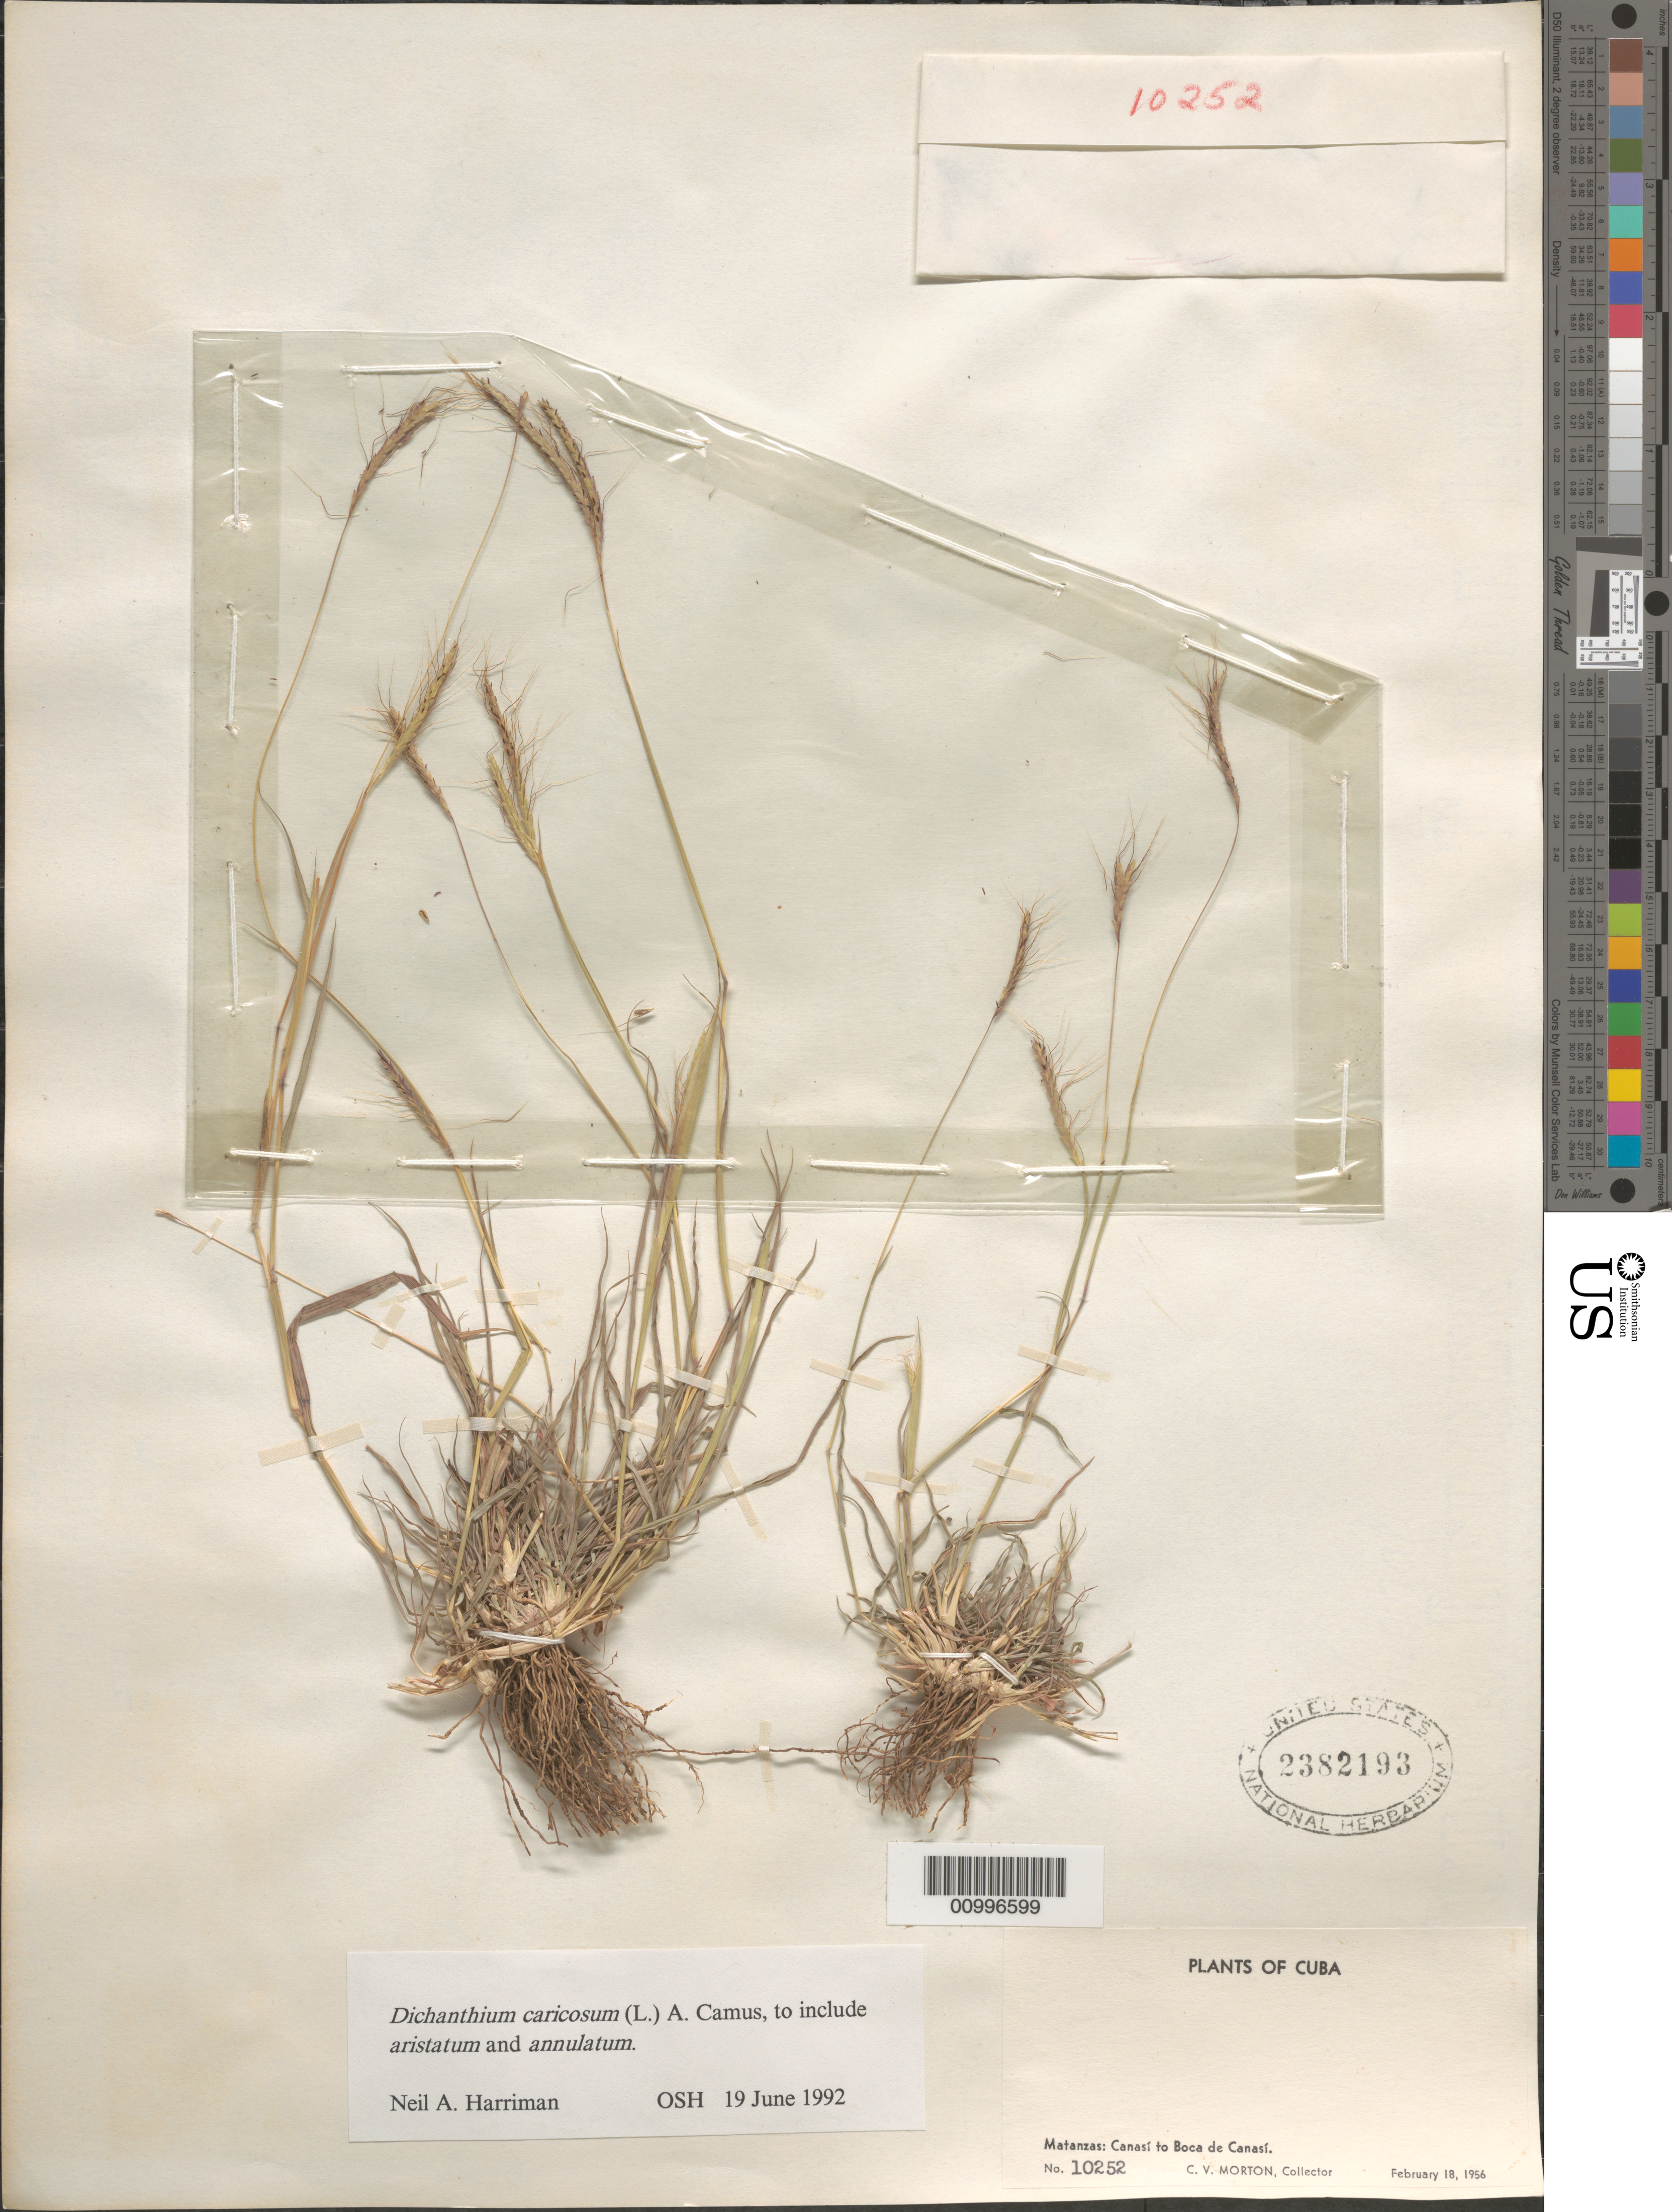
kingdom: Plantae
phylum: Tracheophyta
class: Liliopsida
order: Poales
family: Poaceae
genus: Dichanthium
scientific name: Dichanthium caricosum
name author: (L.) A. Camus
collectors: C. V. Morton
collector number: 10252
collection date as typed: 18 Feb 1956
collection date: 1956-02-18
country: Cuba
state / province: Matanzas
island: Cuba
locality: Canasi to Boca de Canasi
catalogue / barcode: US 2382193